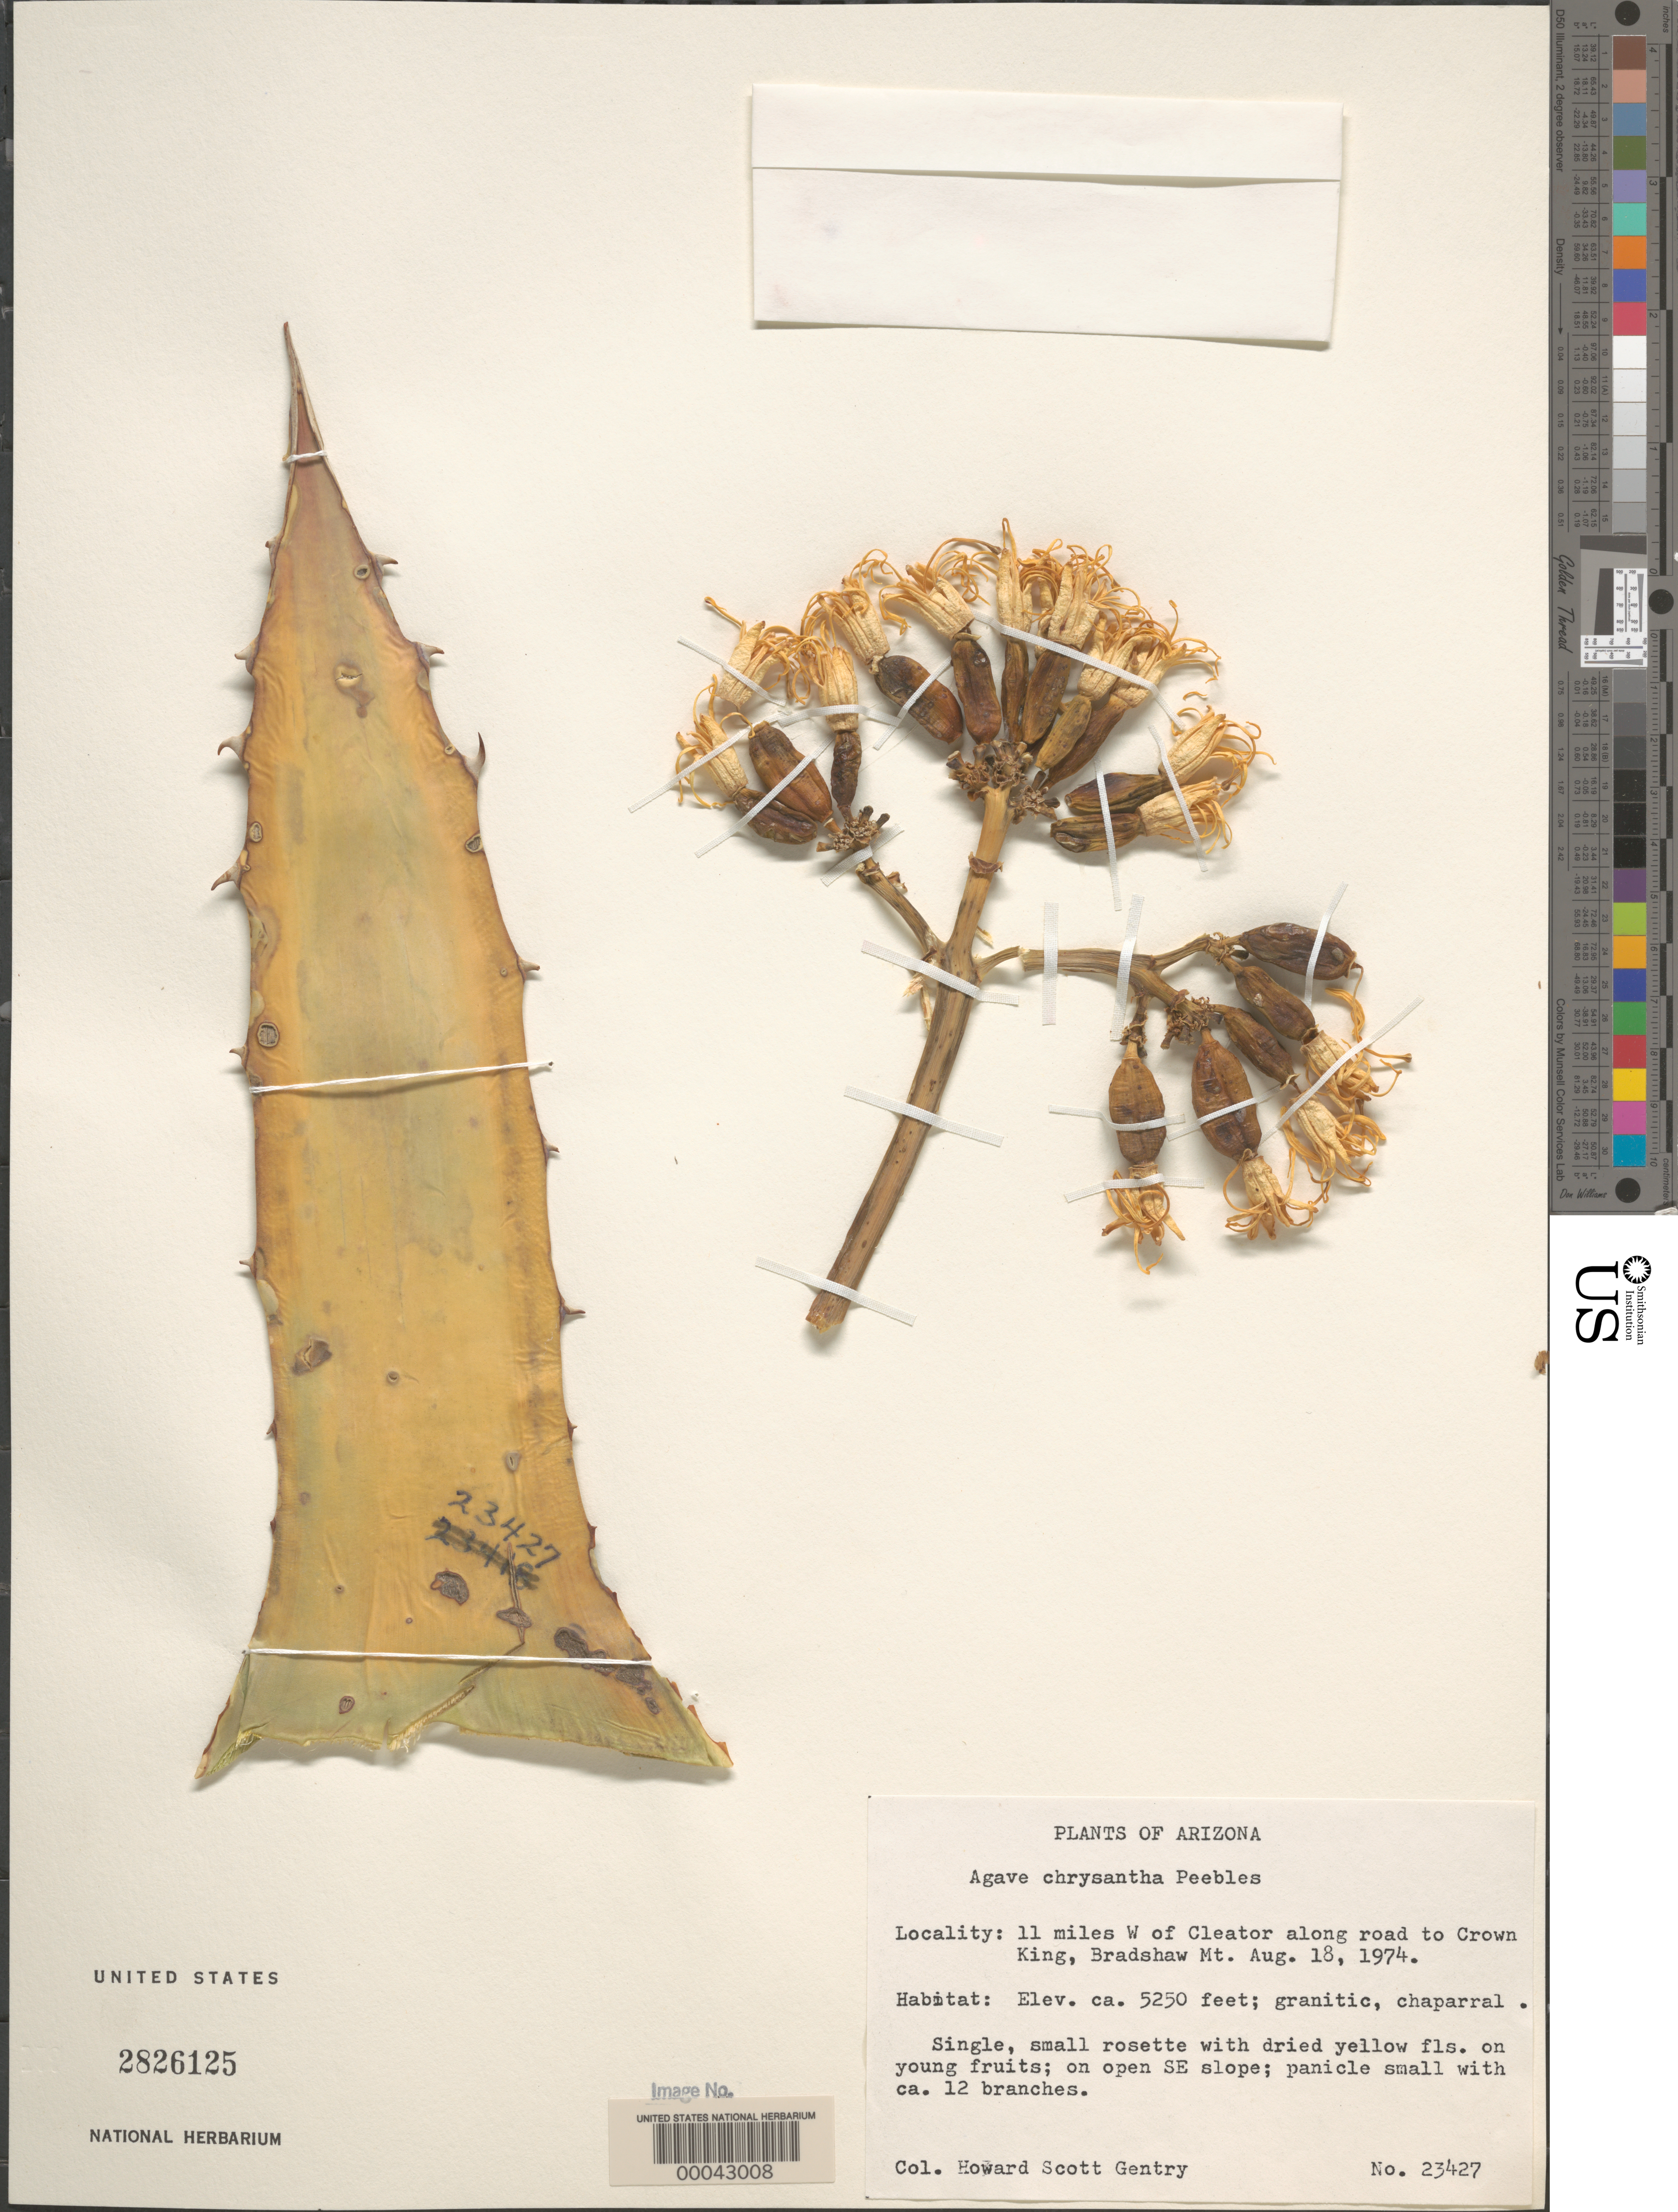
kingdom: Plantae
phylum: Tracheophyta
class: Liliopsida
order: Asparagales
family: Asparagaceae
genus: Agave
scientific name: Agave chrysantha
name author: Peebles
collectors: H. S. Gentry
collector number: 23427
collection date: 1974-08-18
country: United States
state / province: Arizona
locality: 11 miles W of Cleator along road to Crown King, Bradshaw Mt.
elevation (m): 1600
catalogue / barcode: US 2826125